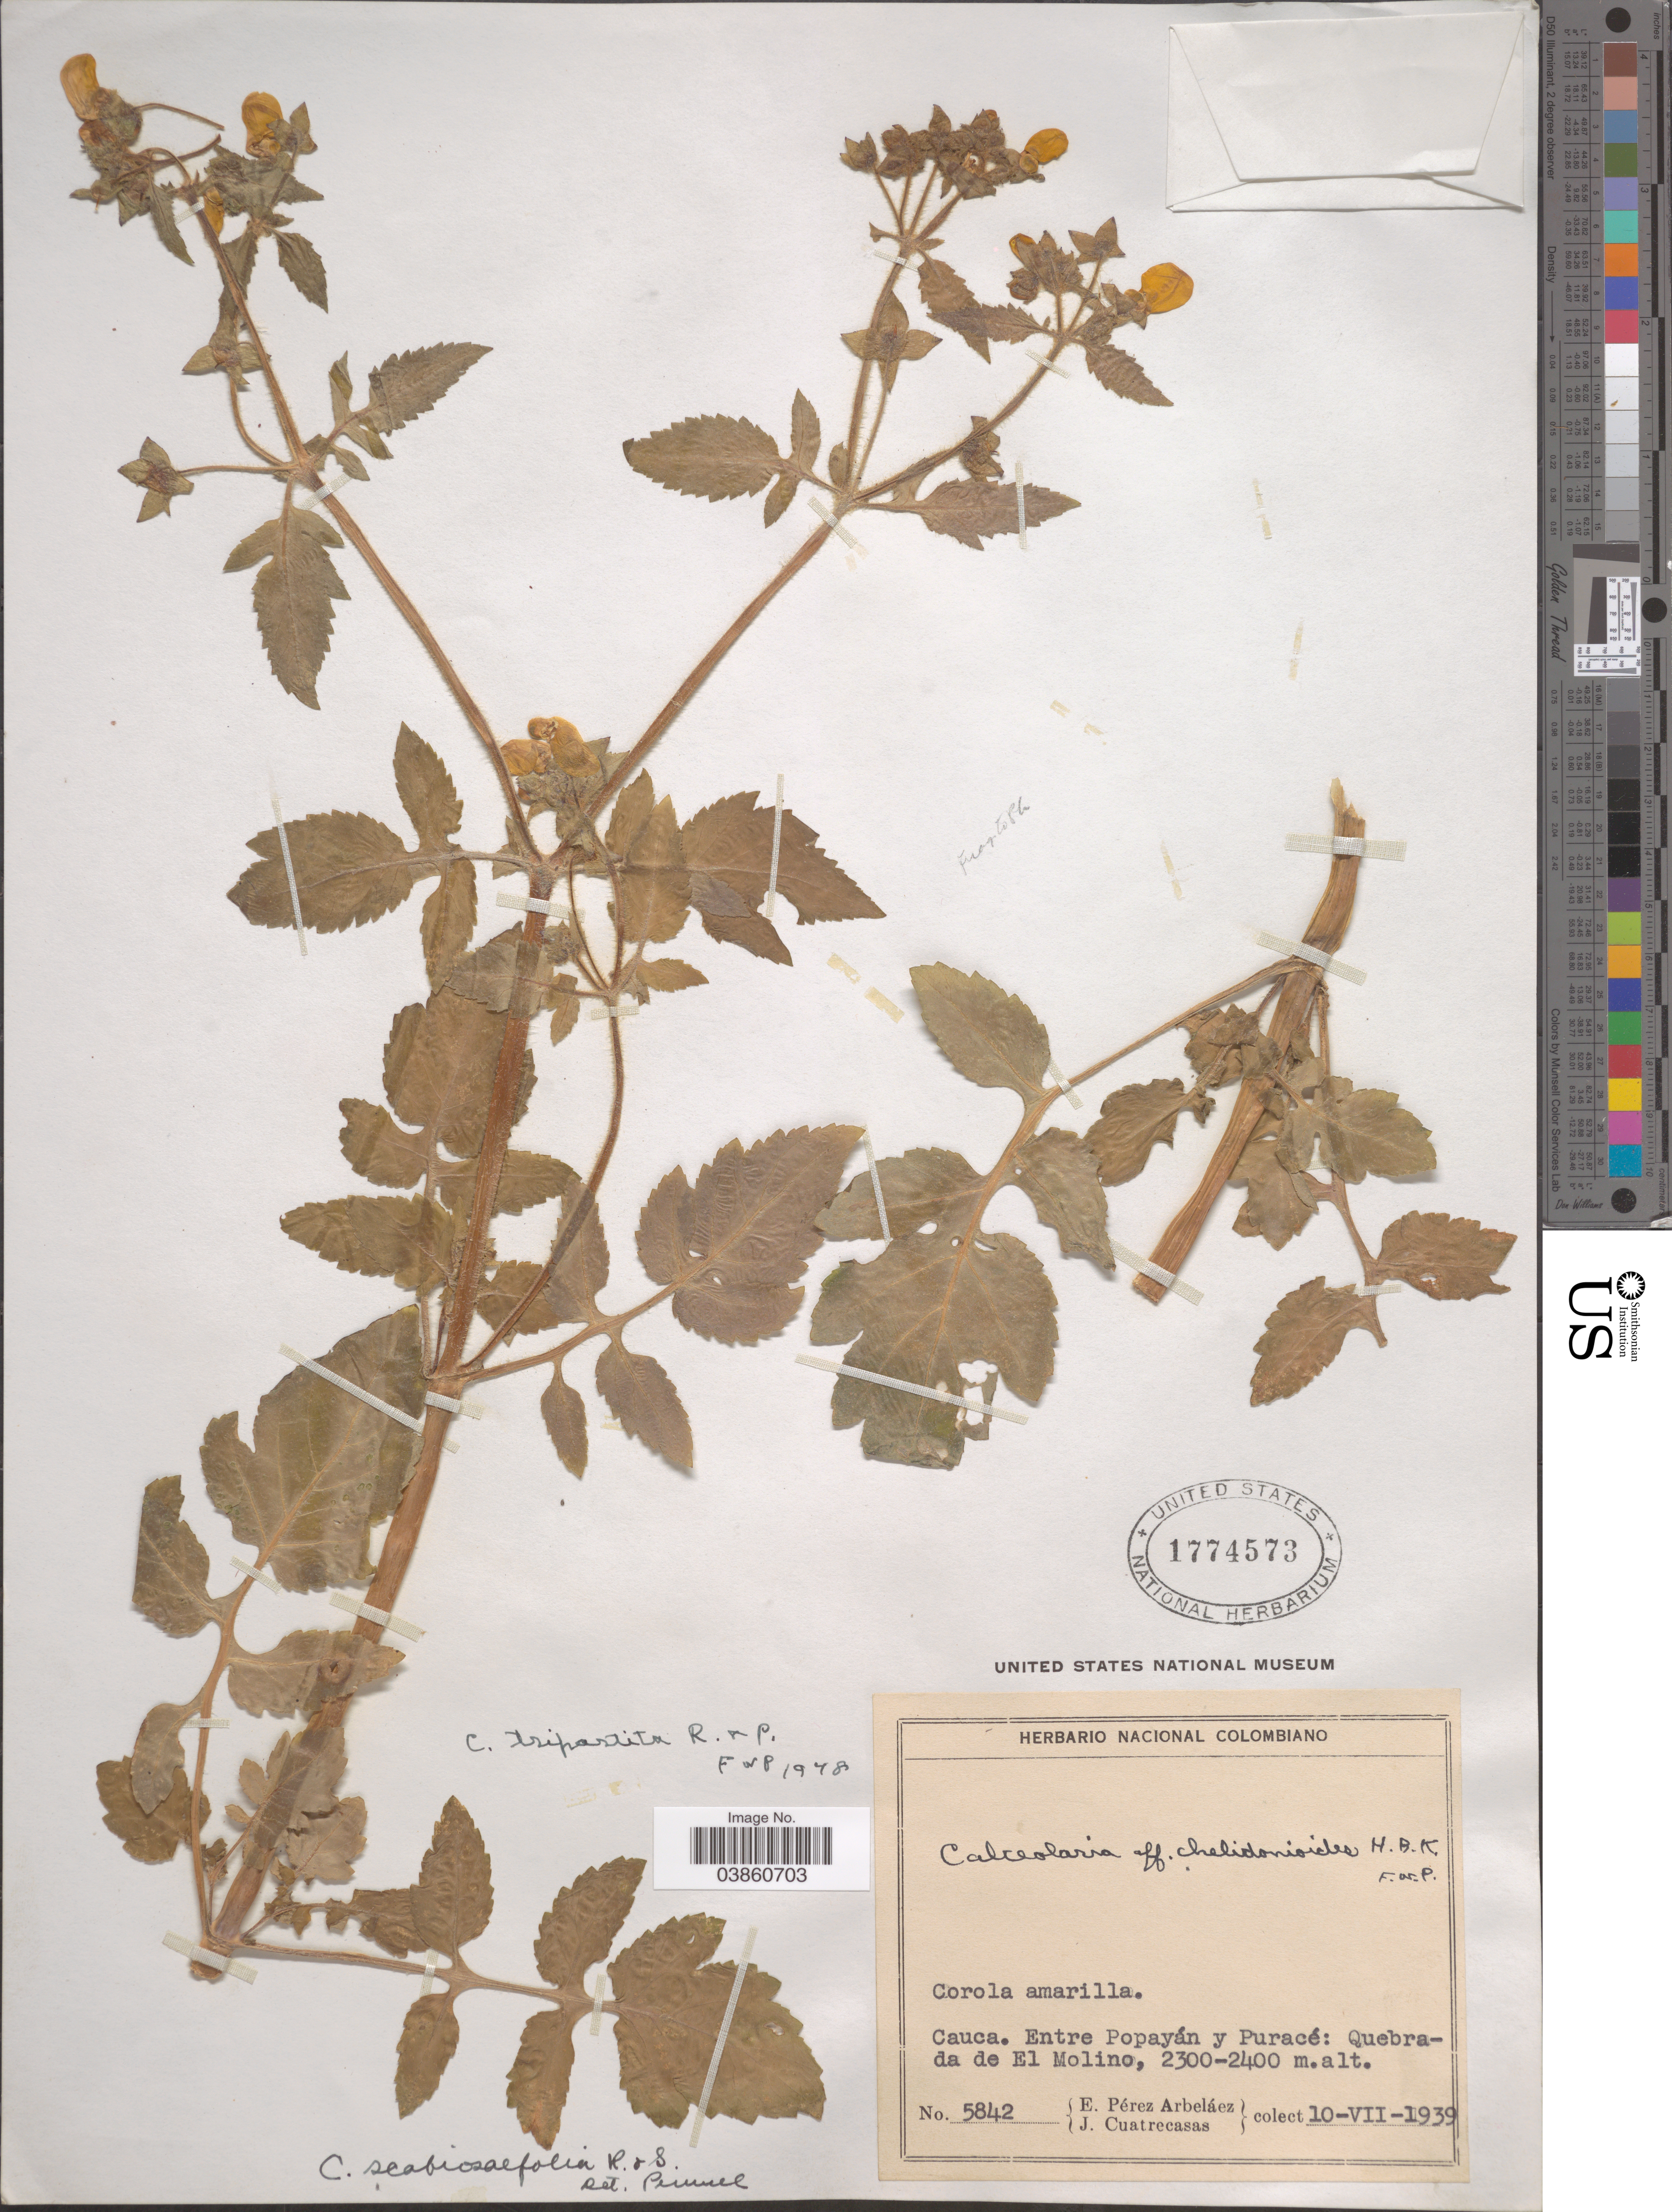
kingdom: Plantae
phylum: Tracheophyta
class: Magnoliopsida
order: Lamiales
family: Calceolariaceae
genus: Calceolaria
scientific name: Calceolaria tripartita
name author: Ruiz & Pav.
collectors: E. Pérez Arbeláez & J. Cuatrecasas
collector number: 5842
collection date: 1939-07-10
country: Colombia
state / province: Cauca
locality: Entre Popayán y Puracé: Quebrada de El Molina.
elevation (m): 2300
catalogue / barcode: US 1774573